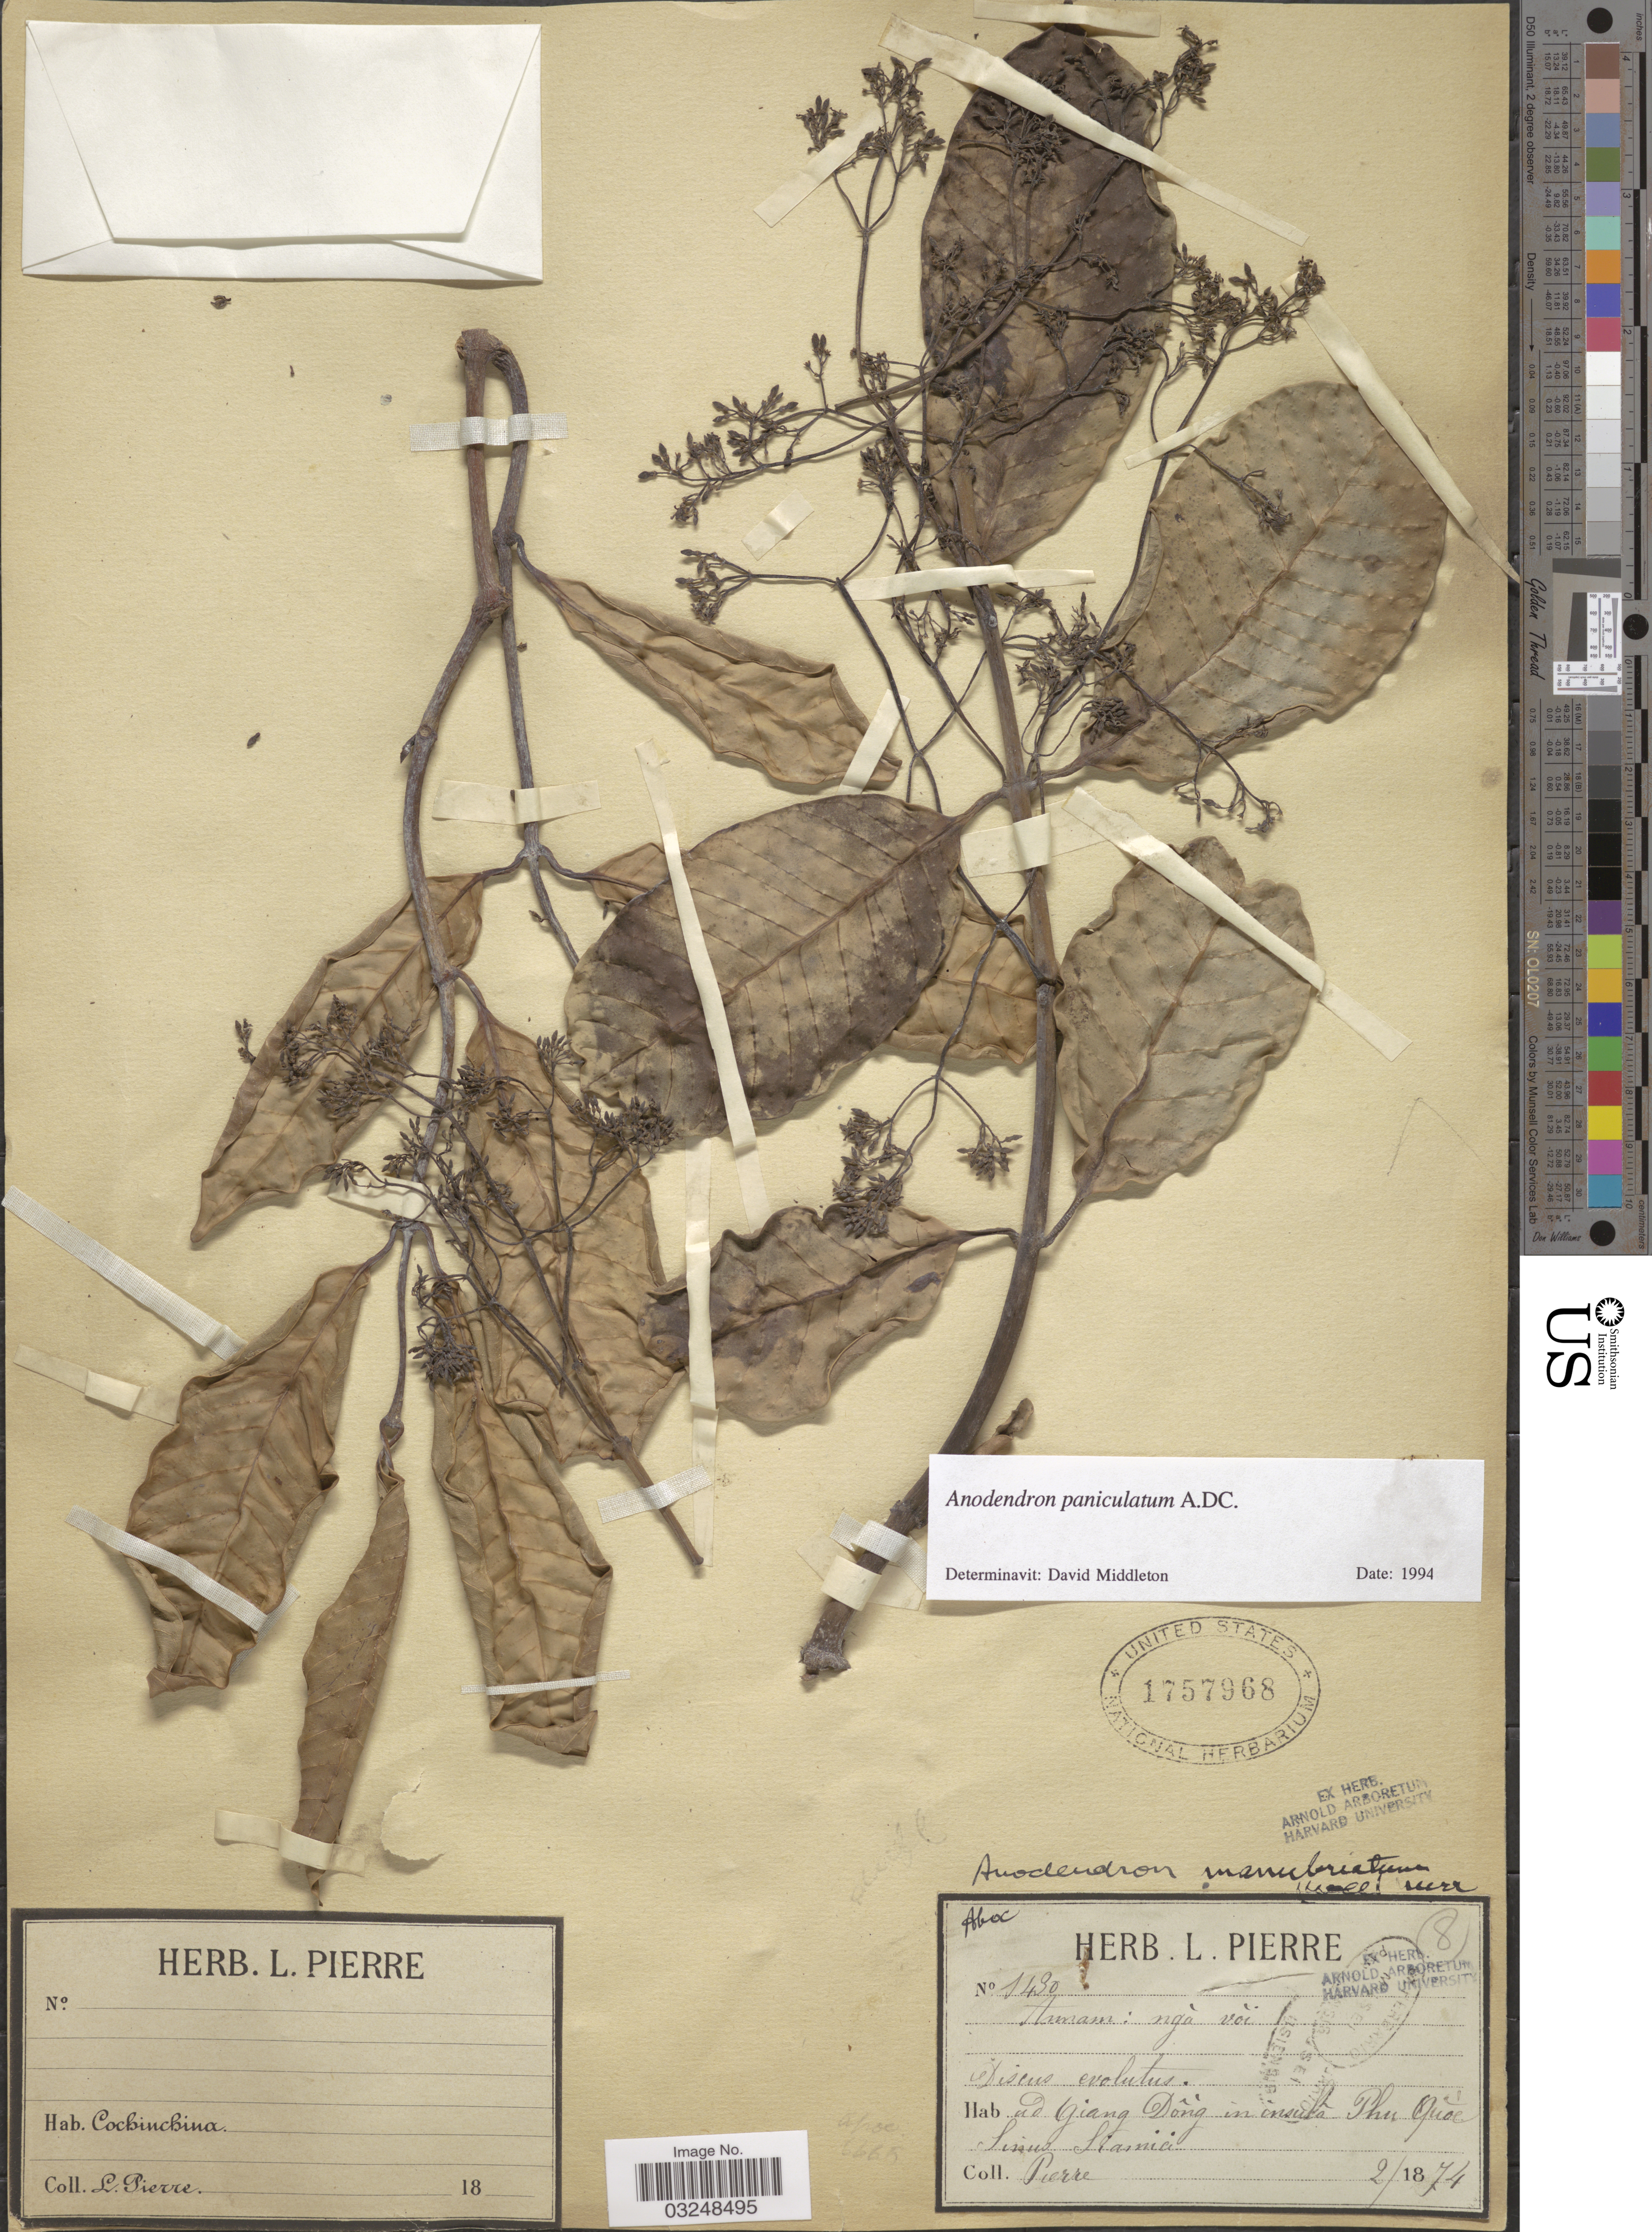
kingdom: Plantae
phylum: Tracheophyta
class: Magnoliopsida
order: Gentianales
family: Apocynaceae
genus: Anodendron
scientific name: Anodendron paniculatum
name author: A. DC.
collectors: L. Pierre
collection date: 1874-02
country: Vietnam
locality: Cochinchina, ad Giang Dông in insula Phu Quoc Sinus Siamici [at Giang Dong on Phu Quoc Island, Gulf of Thailand]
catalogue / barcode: US 1757968